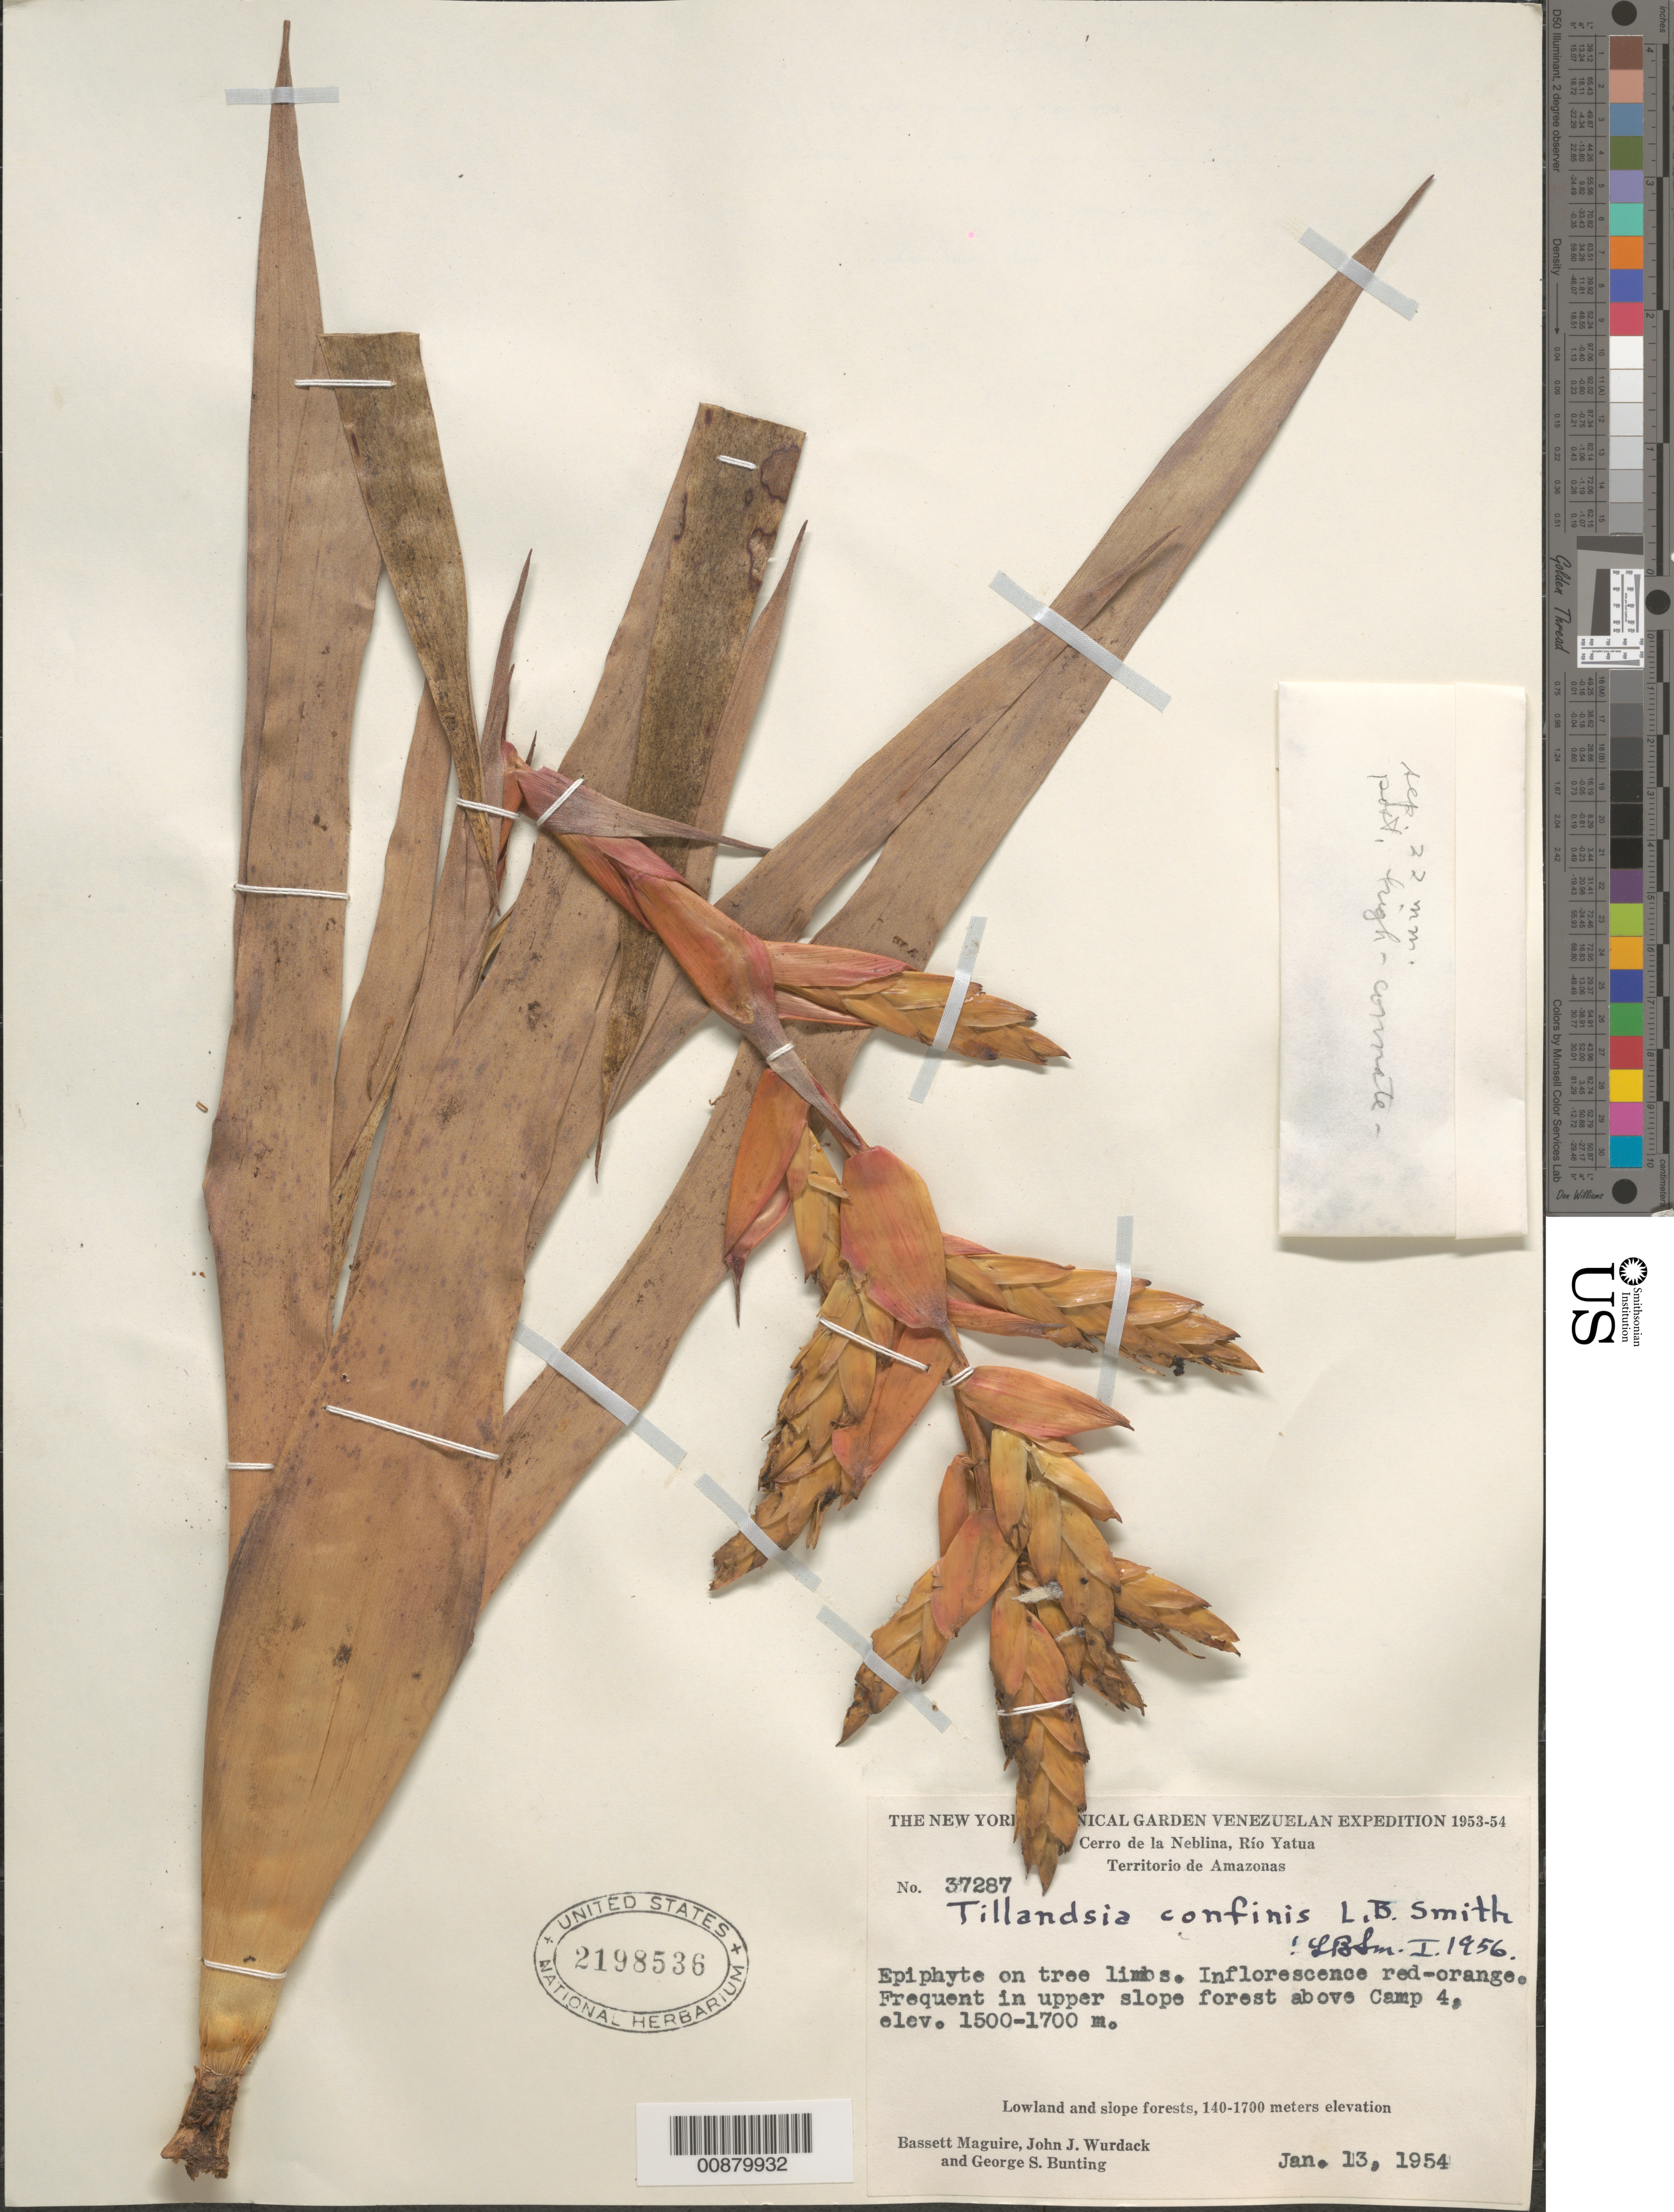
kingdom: Plantae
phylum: Tracheophyta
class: Liliopsida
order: Poales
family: Bromeliaceae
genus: Tillandsia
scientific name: Tillandsia confinis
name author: L.B. Sm.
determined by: Smith, Lyman B., (US), NMNH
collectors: B. Maguire, J. J. Wurdack & G. S. Bunting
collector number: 37287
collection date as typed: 13-Jan-54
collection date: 1954-01-13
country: Venezuela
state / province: Amazonas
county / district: Río Negro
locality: Cerro de la Neblina, Río Yatua, above Camp 4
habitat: Lowland and slope forests; upper slope forest; on tree limbs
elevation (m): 1500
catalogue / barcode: US 2198536